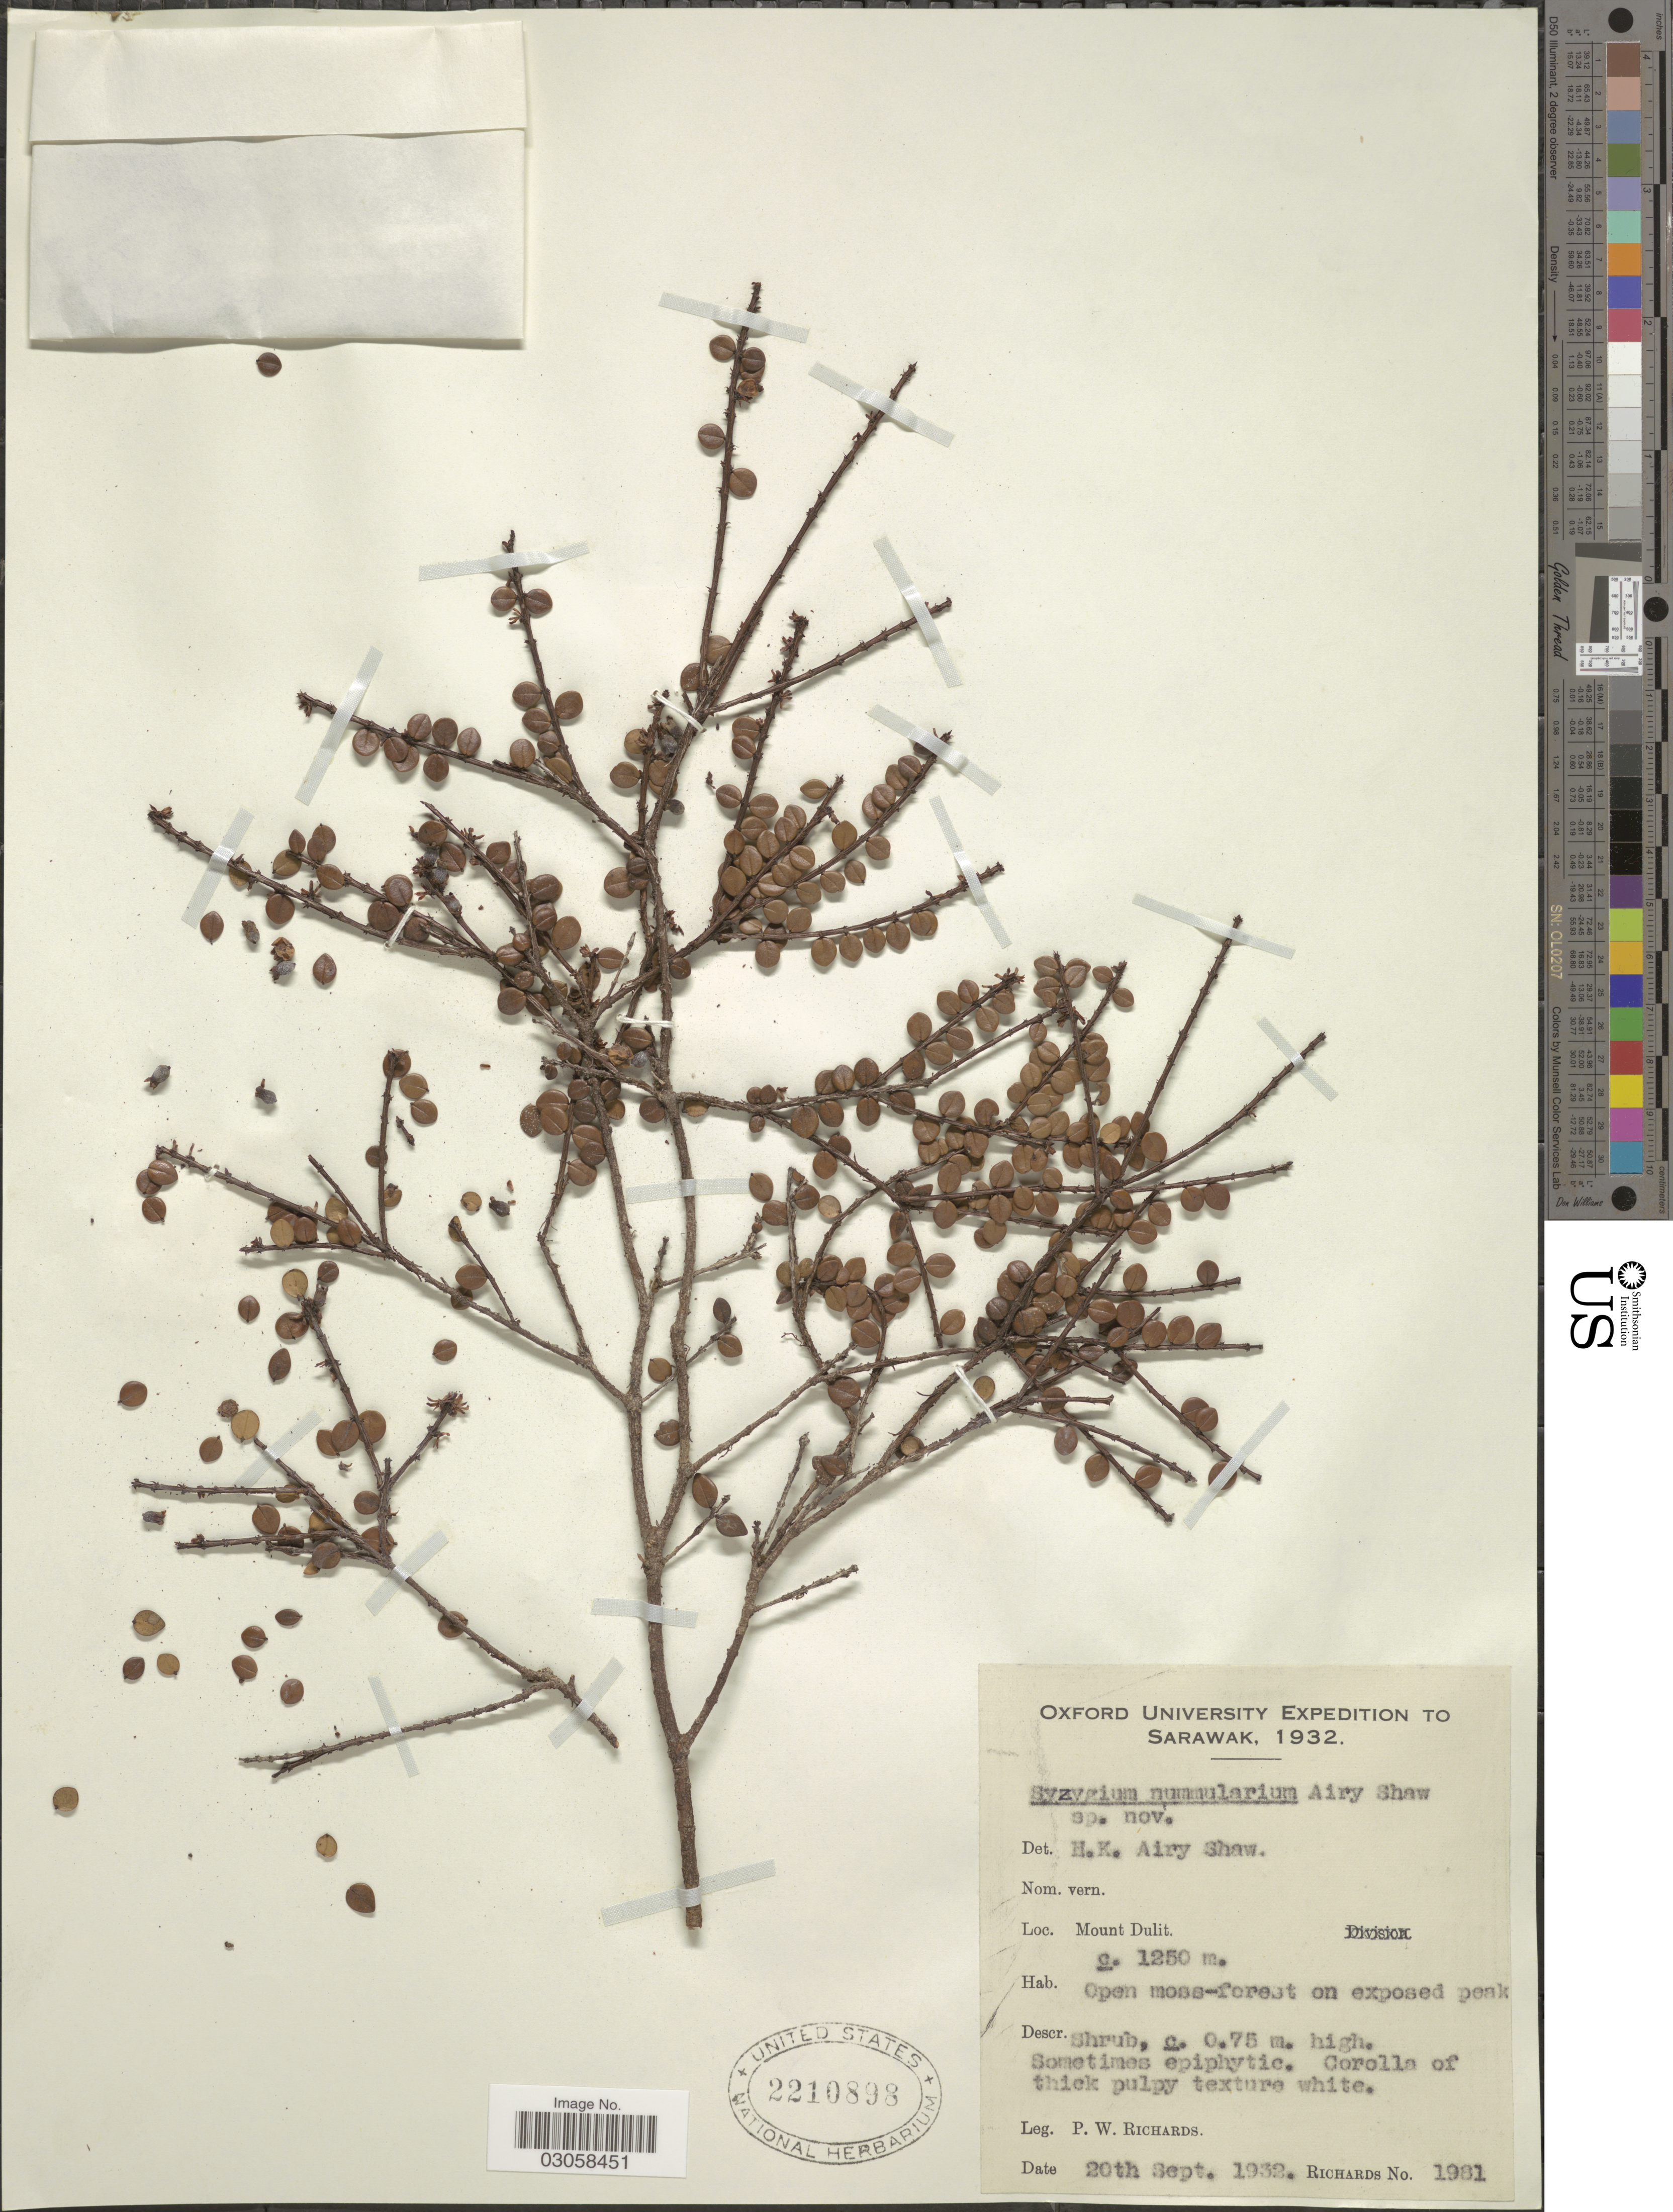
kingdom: Plantae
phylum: Tracheophyta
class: Magnoliopsida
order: Myrtales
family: Myrtaceae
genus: Syzygium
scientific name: Syzygium nummularium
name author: Airy Shaw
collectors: P. Richards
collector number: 1981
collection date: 1932-09-20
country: Malaysia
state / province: Sarawak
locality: Mount Dulit. Open moss-forest on exposed peak.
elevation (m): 1250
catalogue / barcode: US 2210898